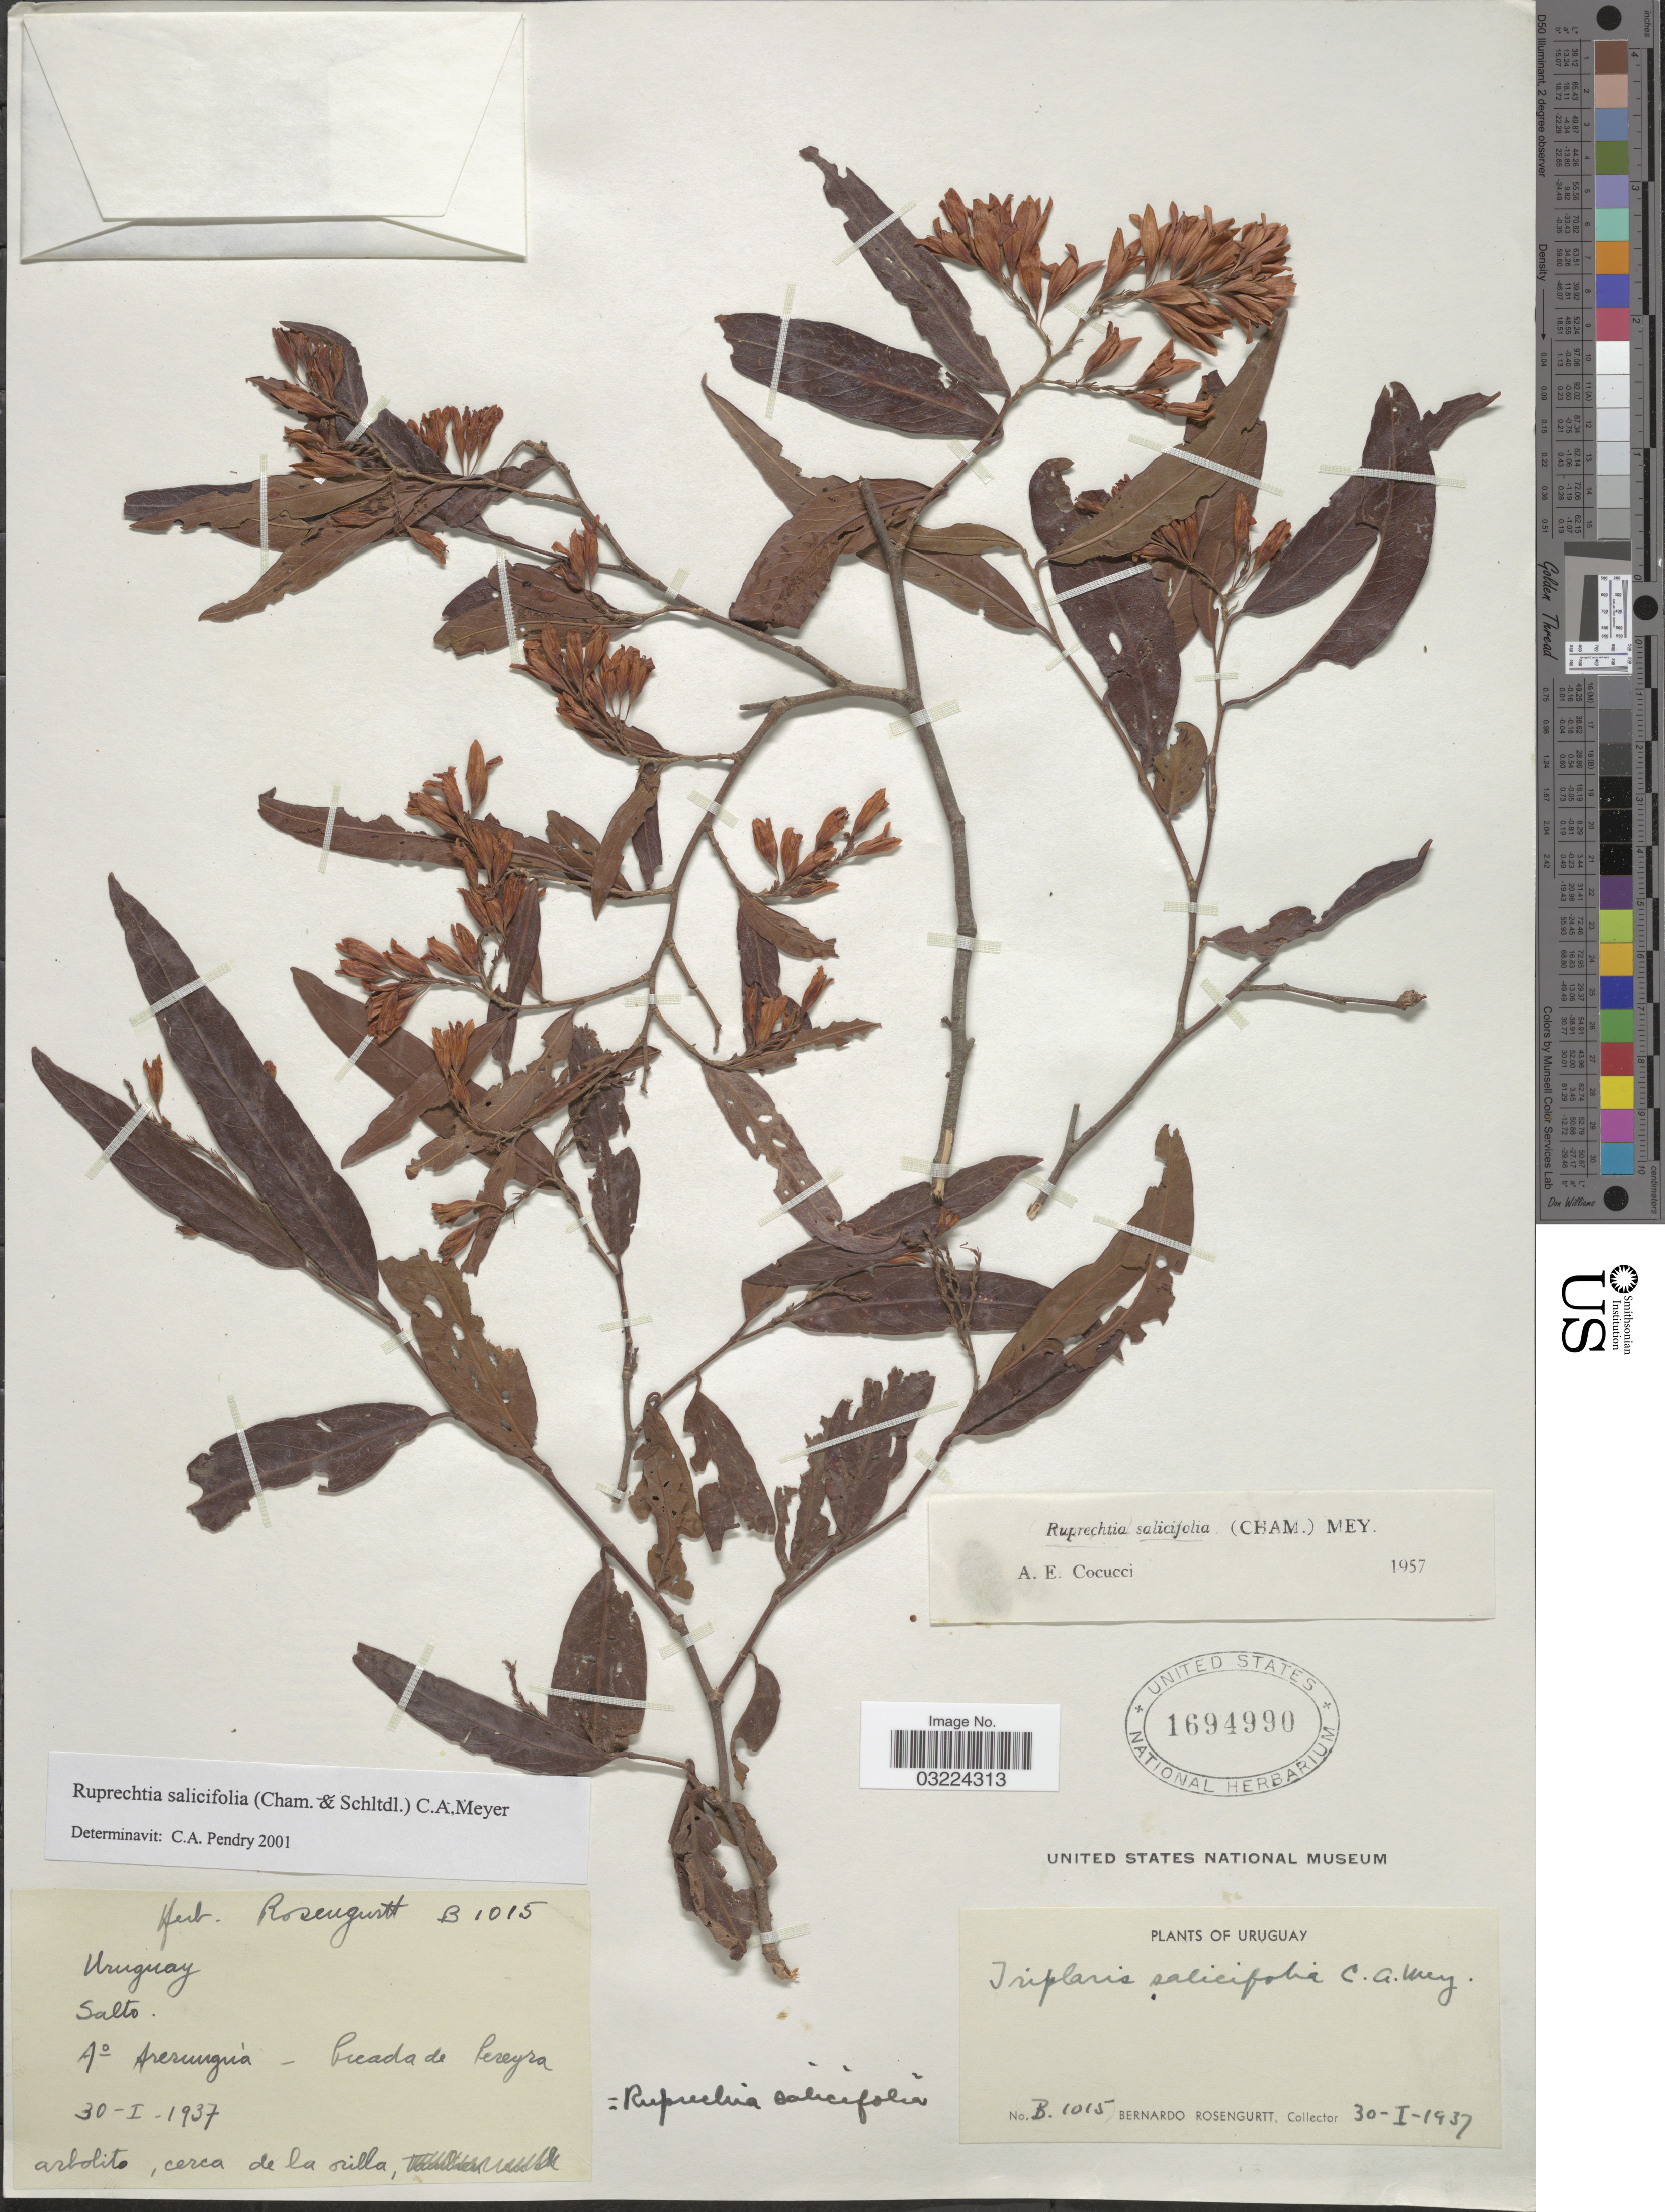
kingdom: Plantae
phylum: Tracheophyta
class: Magnoliopsida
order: Caryophyllales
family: Polygonaceae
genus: Ruprechtia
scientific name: Ruprechtia salicifolia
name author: (Cham. & Schltdl.) C.A. Mey.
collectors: B. Rosengurtt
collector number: B1015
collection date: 1937-01-30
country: Uruguay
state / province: Salto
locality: Aº Arerungua- Picada de Pereyra.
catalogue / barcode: US 1694990